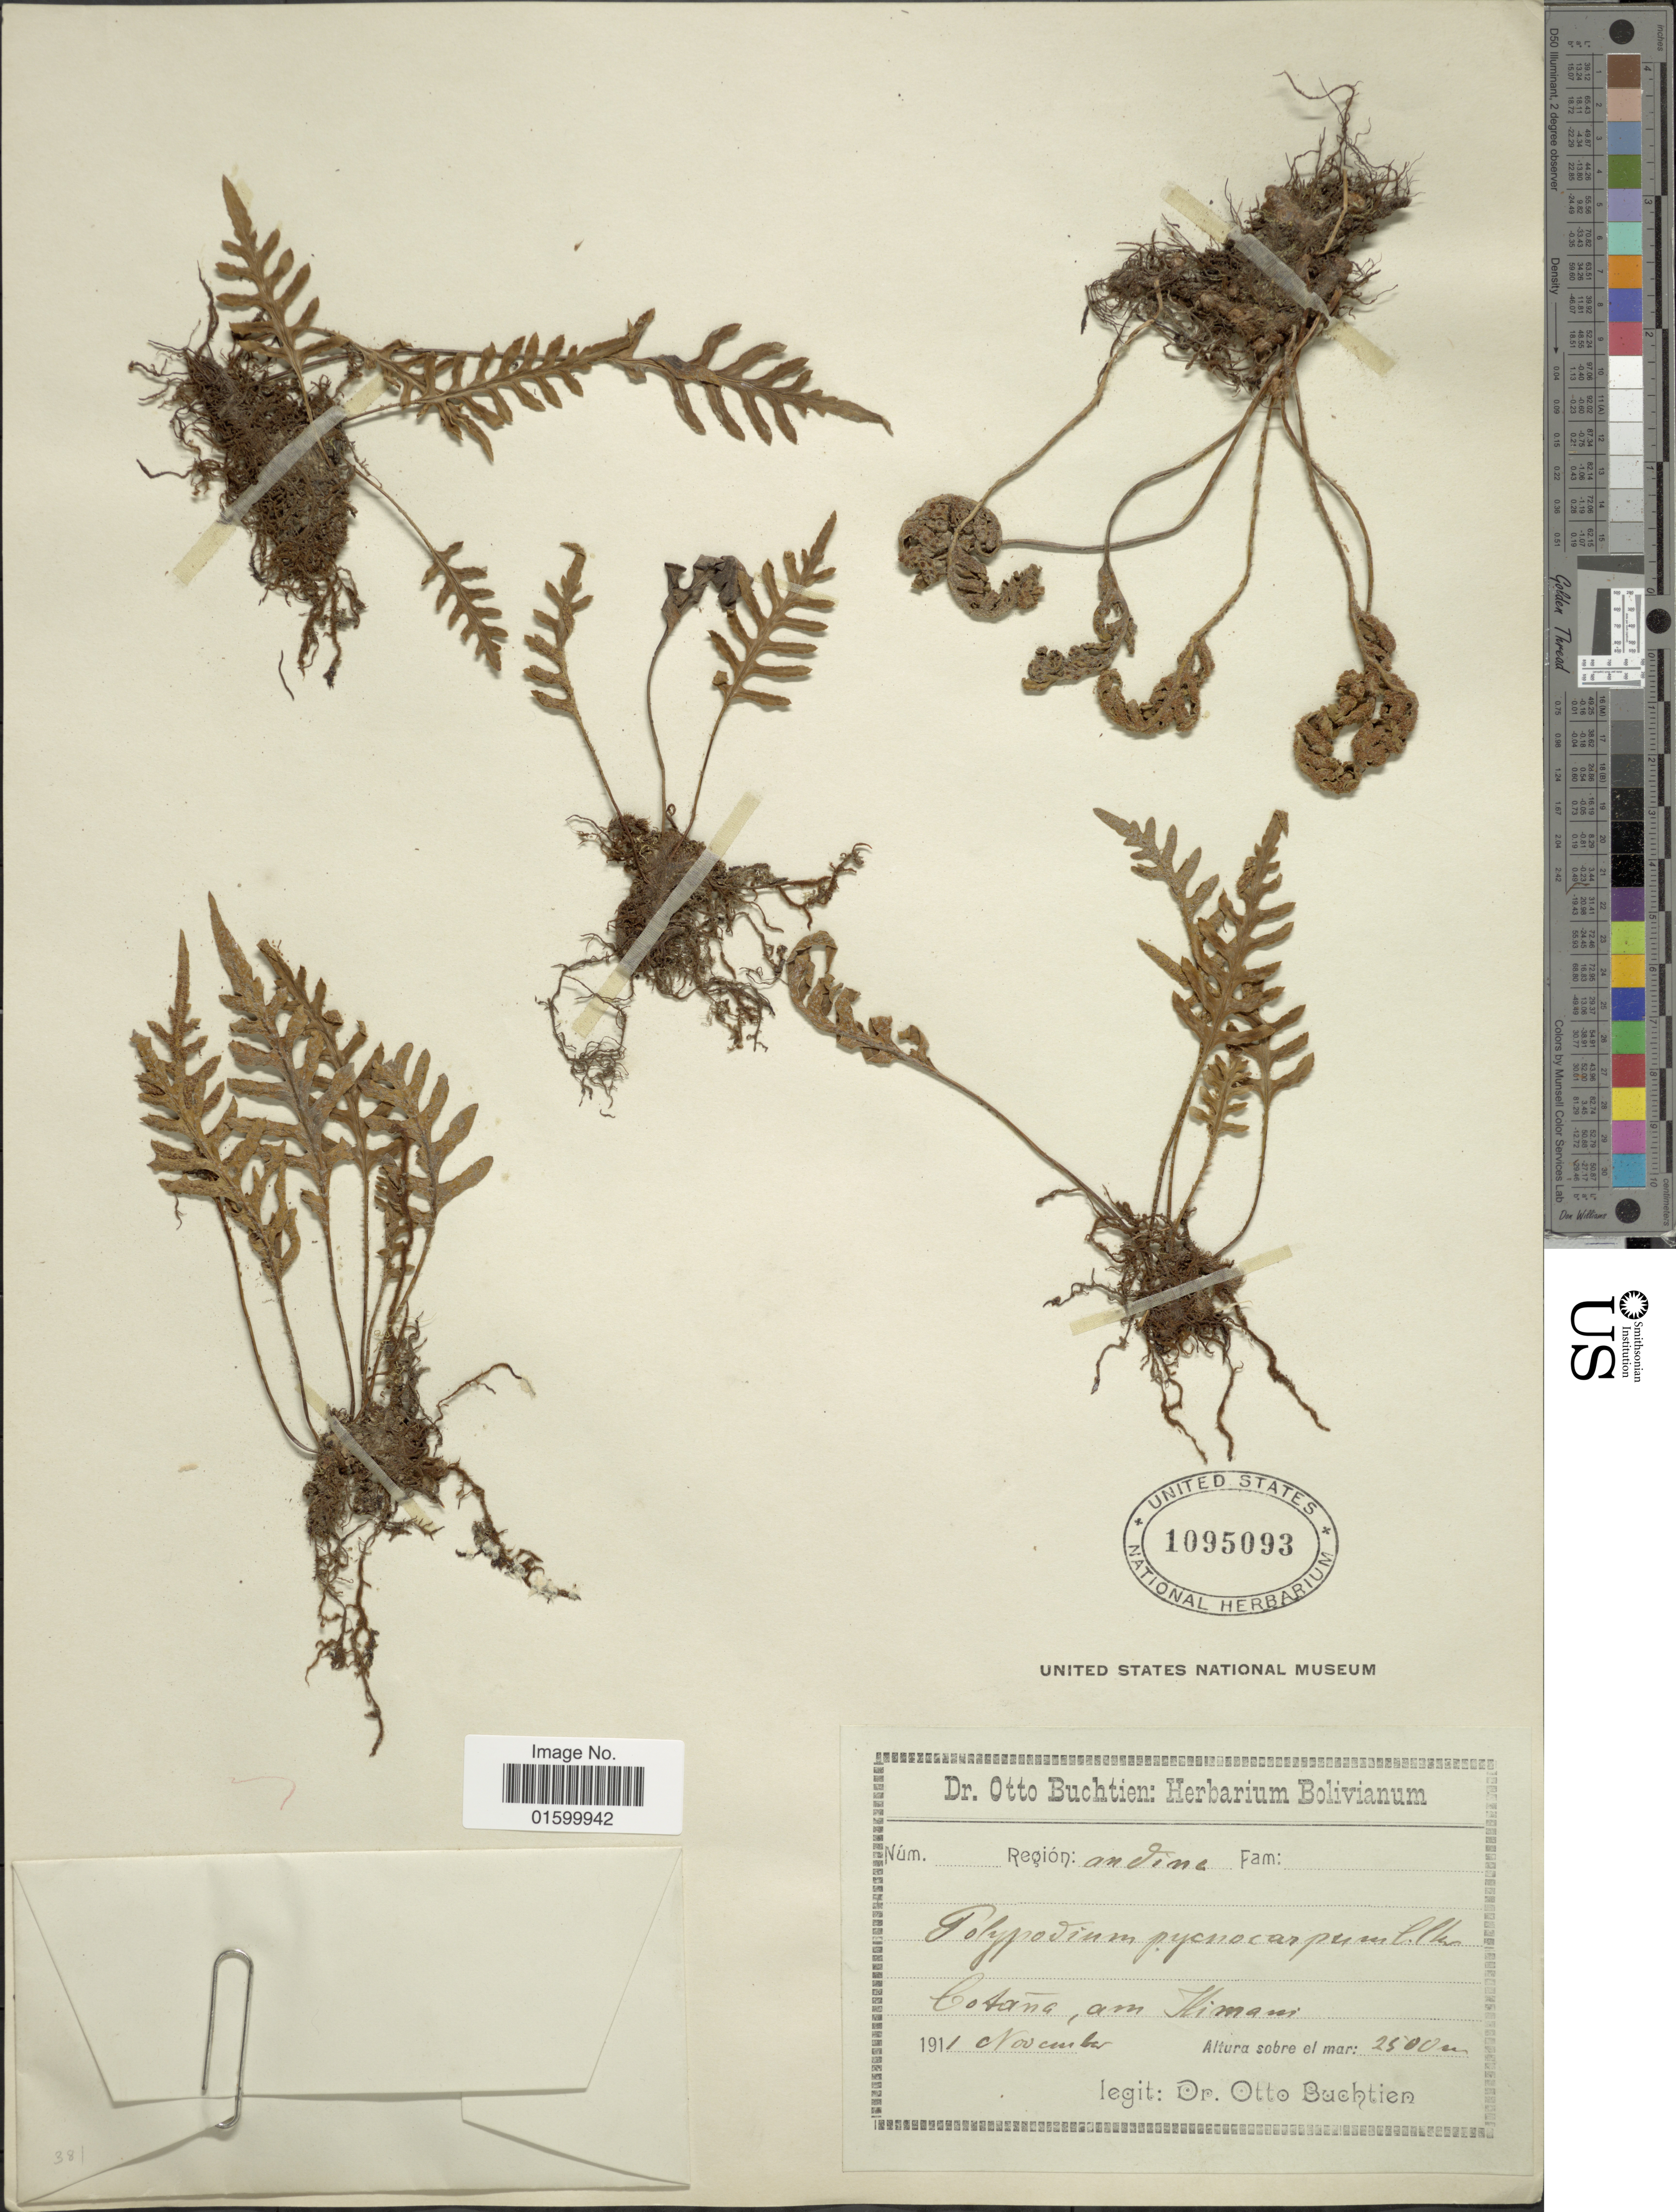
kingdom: Plantae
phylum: Tracheophyta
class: Polypodiopsida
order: Polypodiales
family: Polypodiaceae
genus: Pleopeltis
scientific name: Pleopeltis pycnocarpa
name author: (C. Chr.) A.R. Sm.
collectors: O. Buchtien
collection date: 1911-11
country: Bolivia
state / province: La Paz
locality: Cotaña at the Illimani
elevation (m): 2500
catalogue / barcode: US 1095093